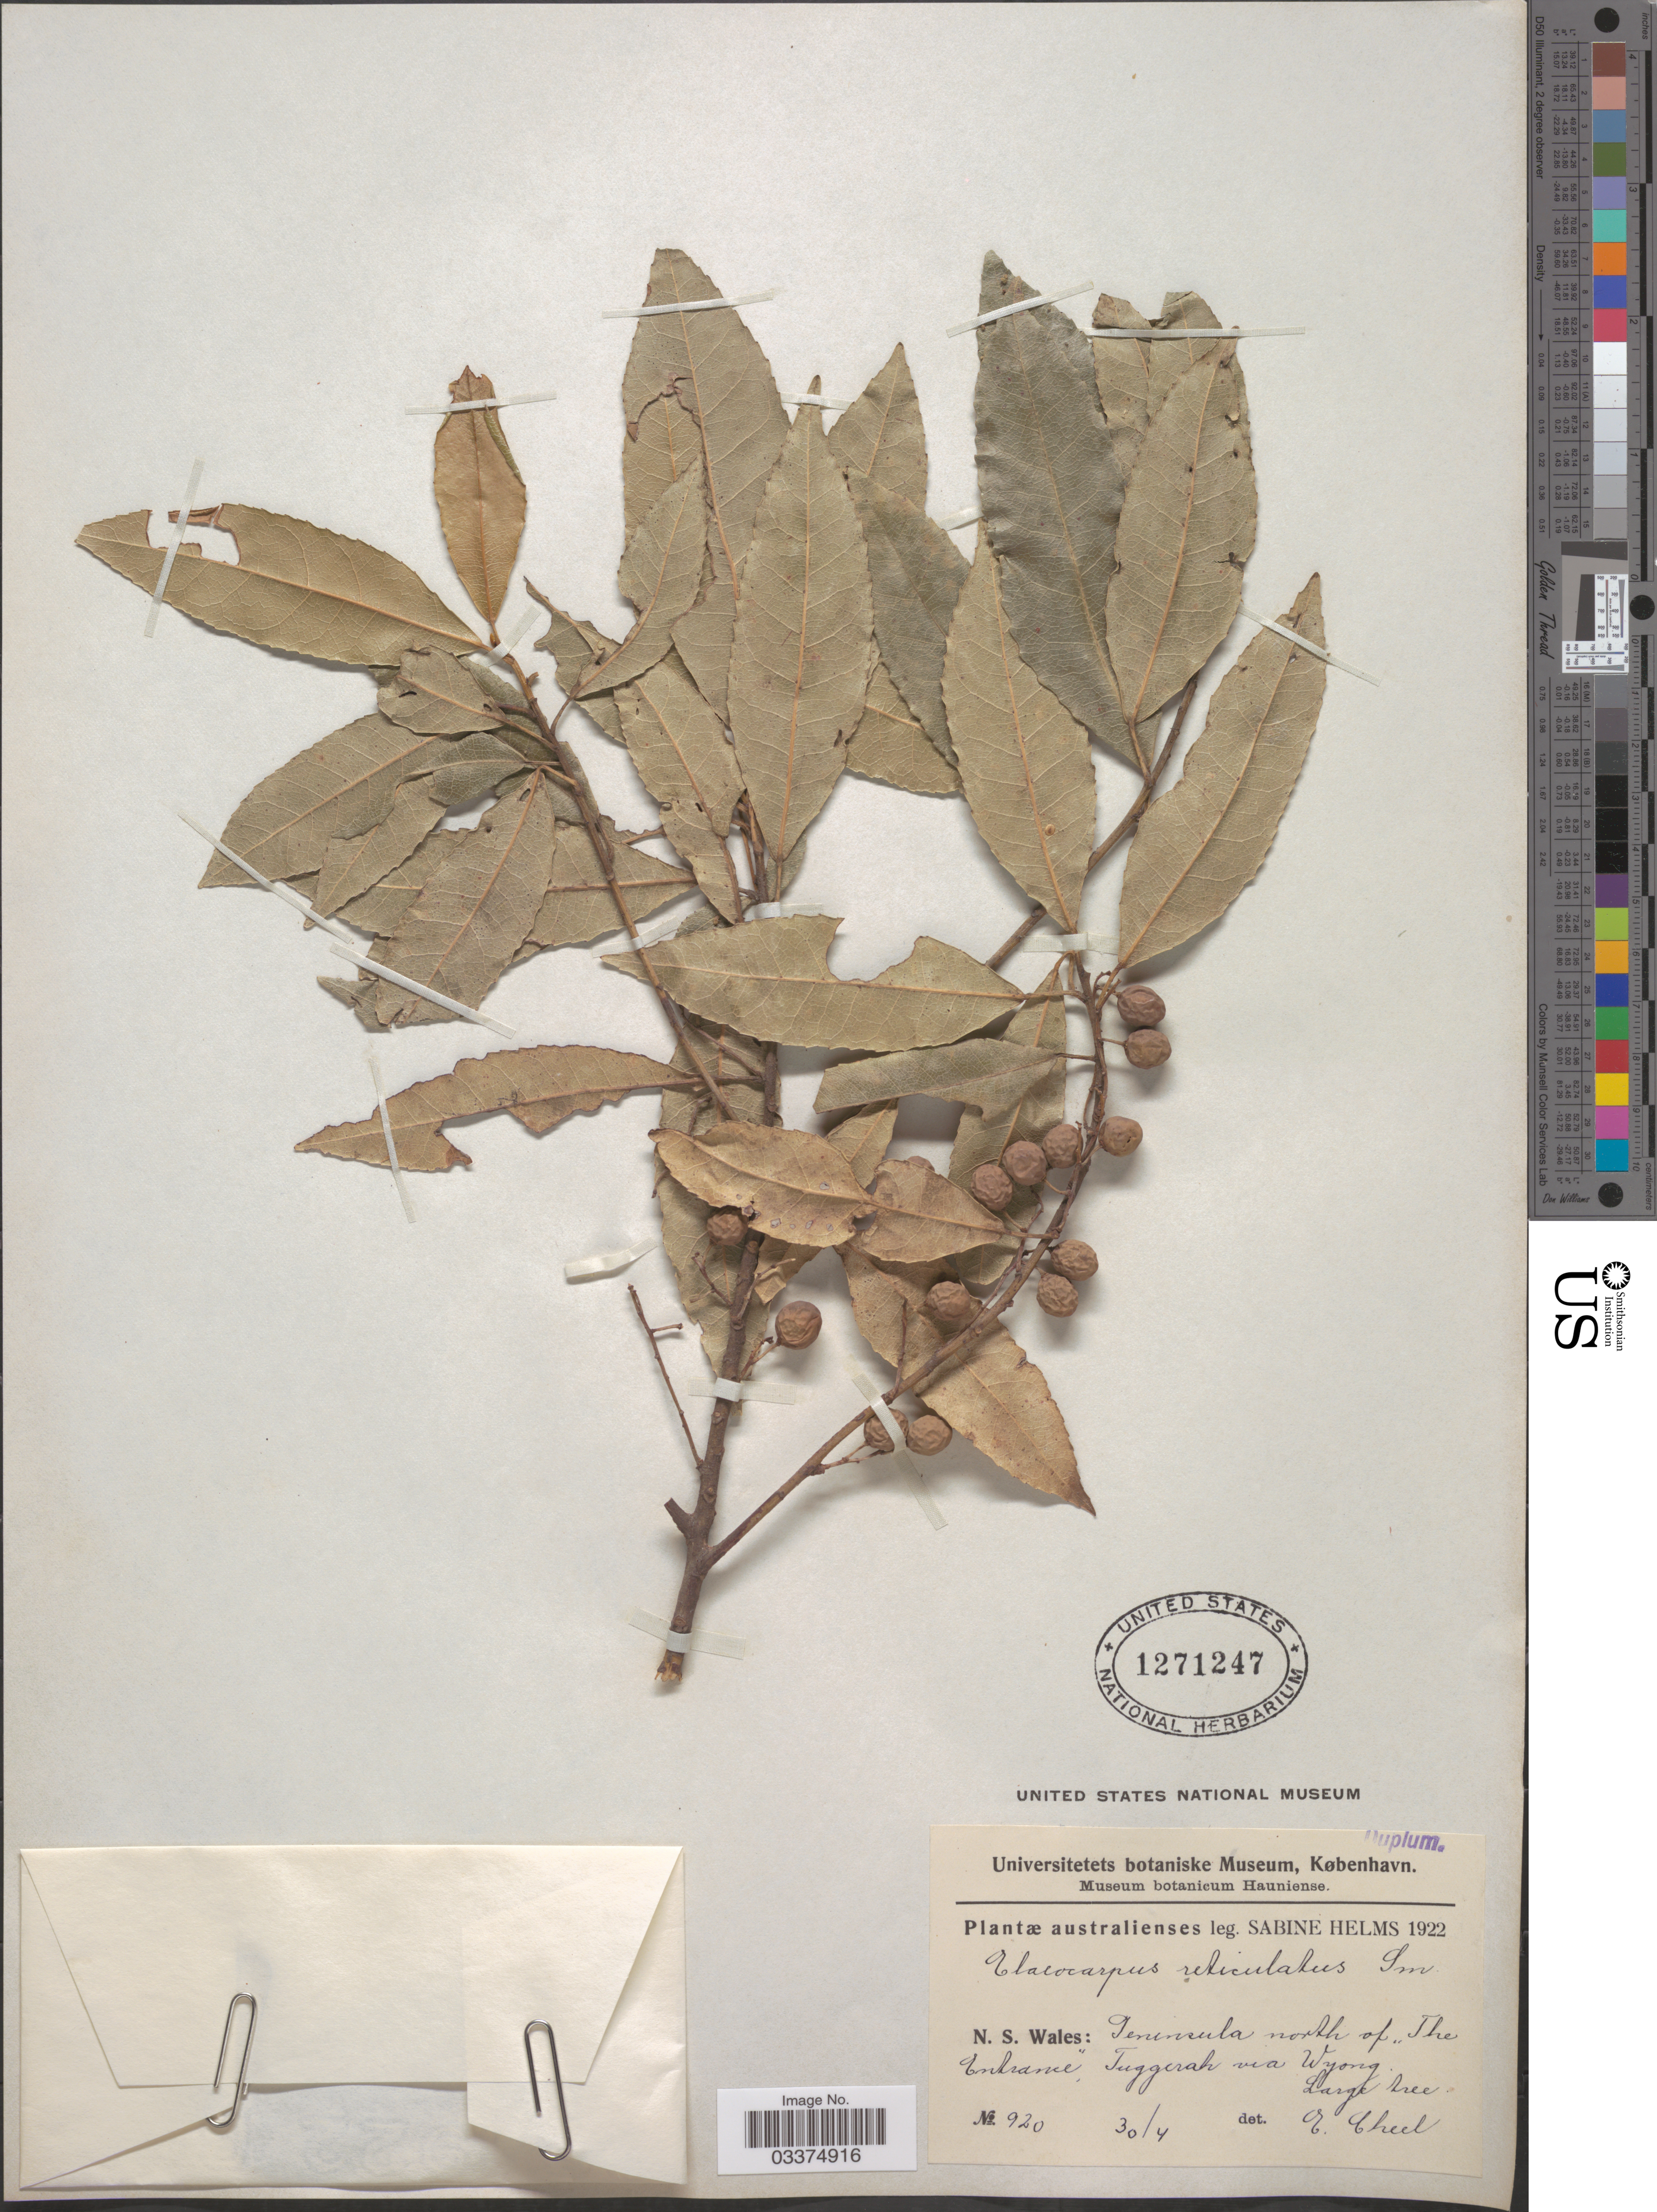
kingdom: Plantae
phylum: Tracheophyta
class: Magnoliopsida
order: Oxalidales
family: Elaeocarpaceae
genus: Elaeocarpus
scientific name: Elaeocarpus reticulatus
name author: Sm.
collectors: S. Helms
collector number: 920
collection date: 1922-04-30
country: Australia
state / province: New South Wales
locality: Peninsula north of "The Entrance" Tuggerah via Wyong.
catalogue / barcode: US 1271247